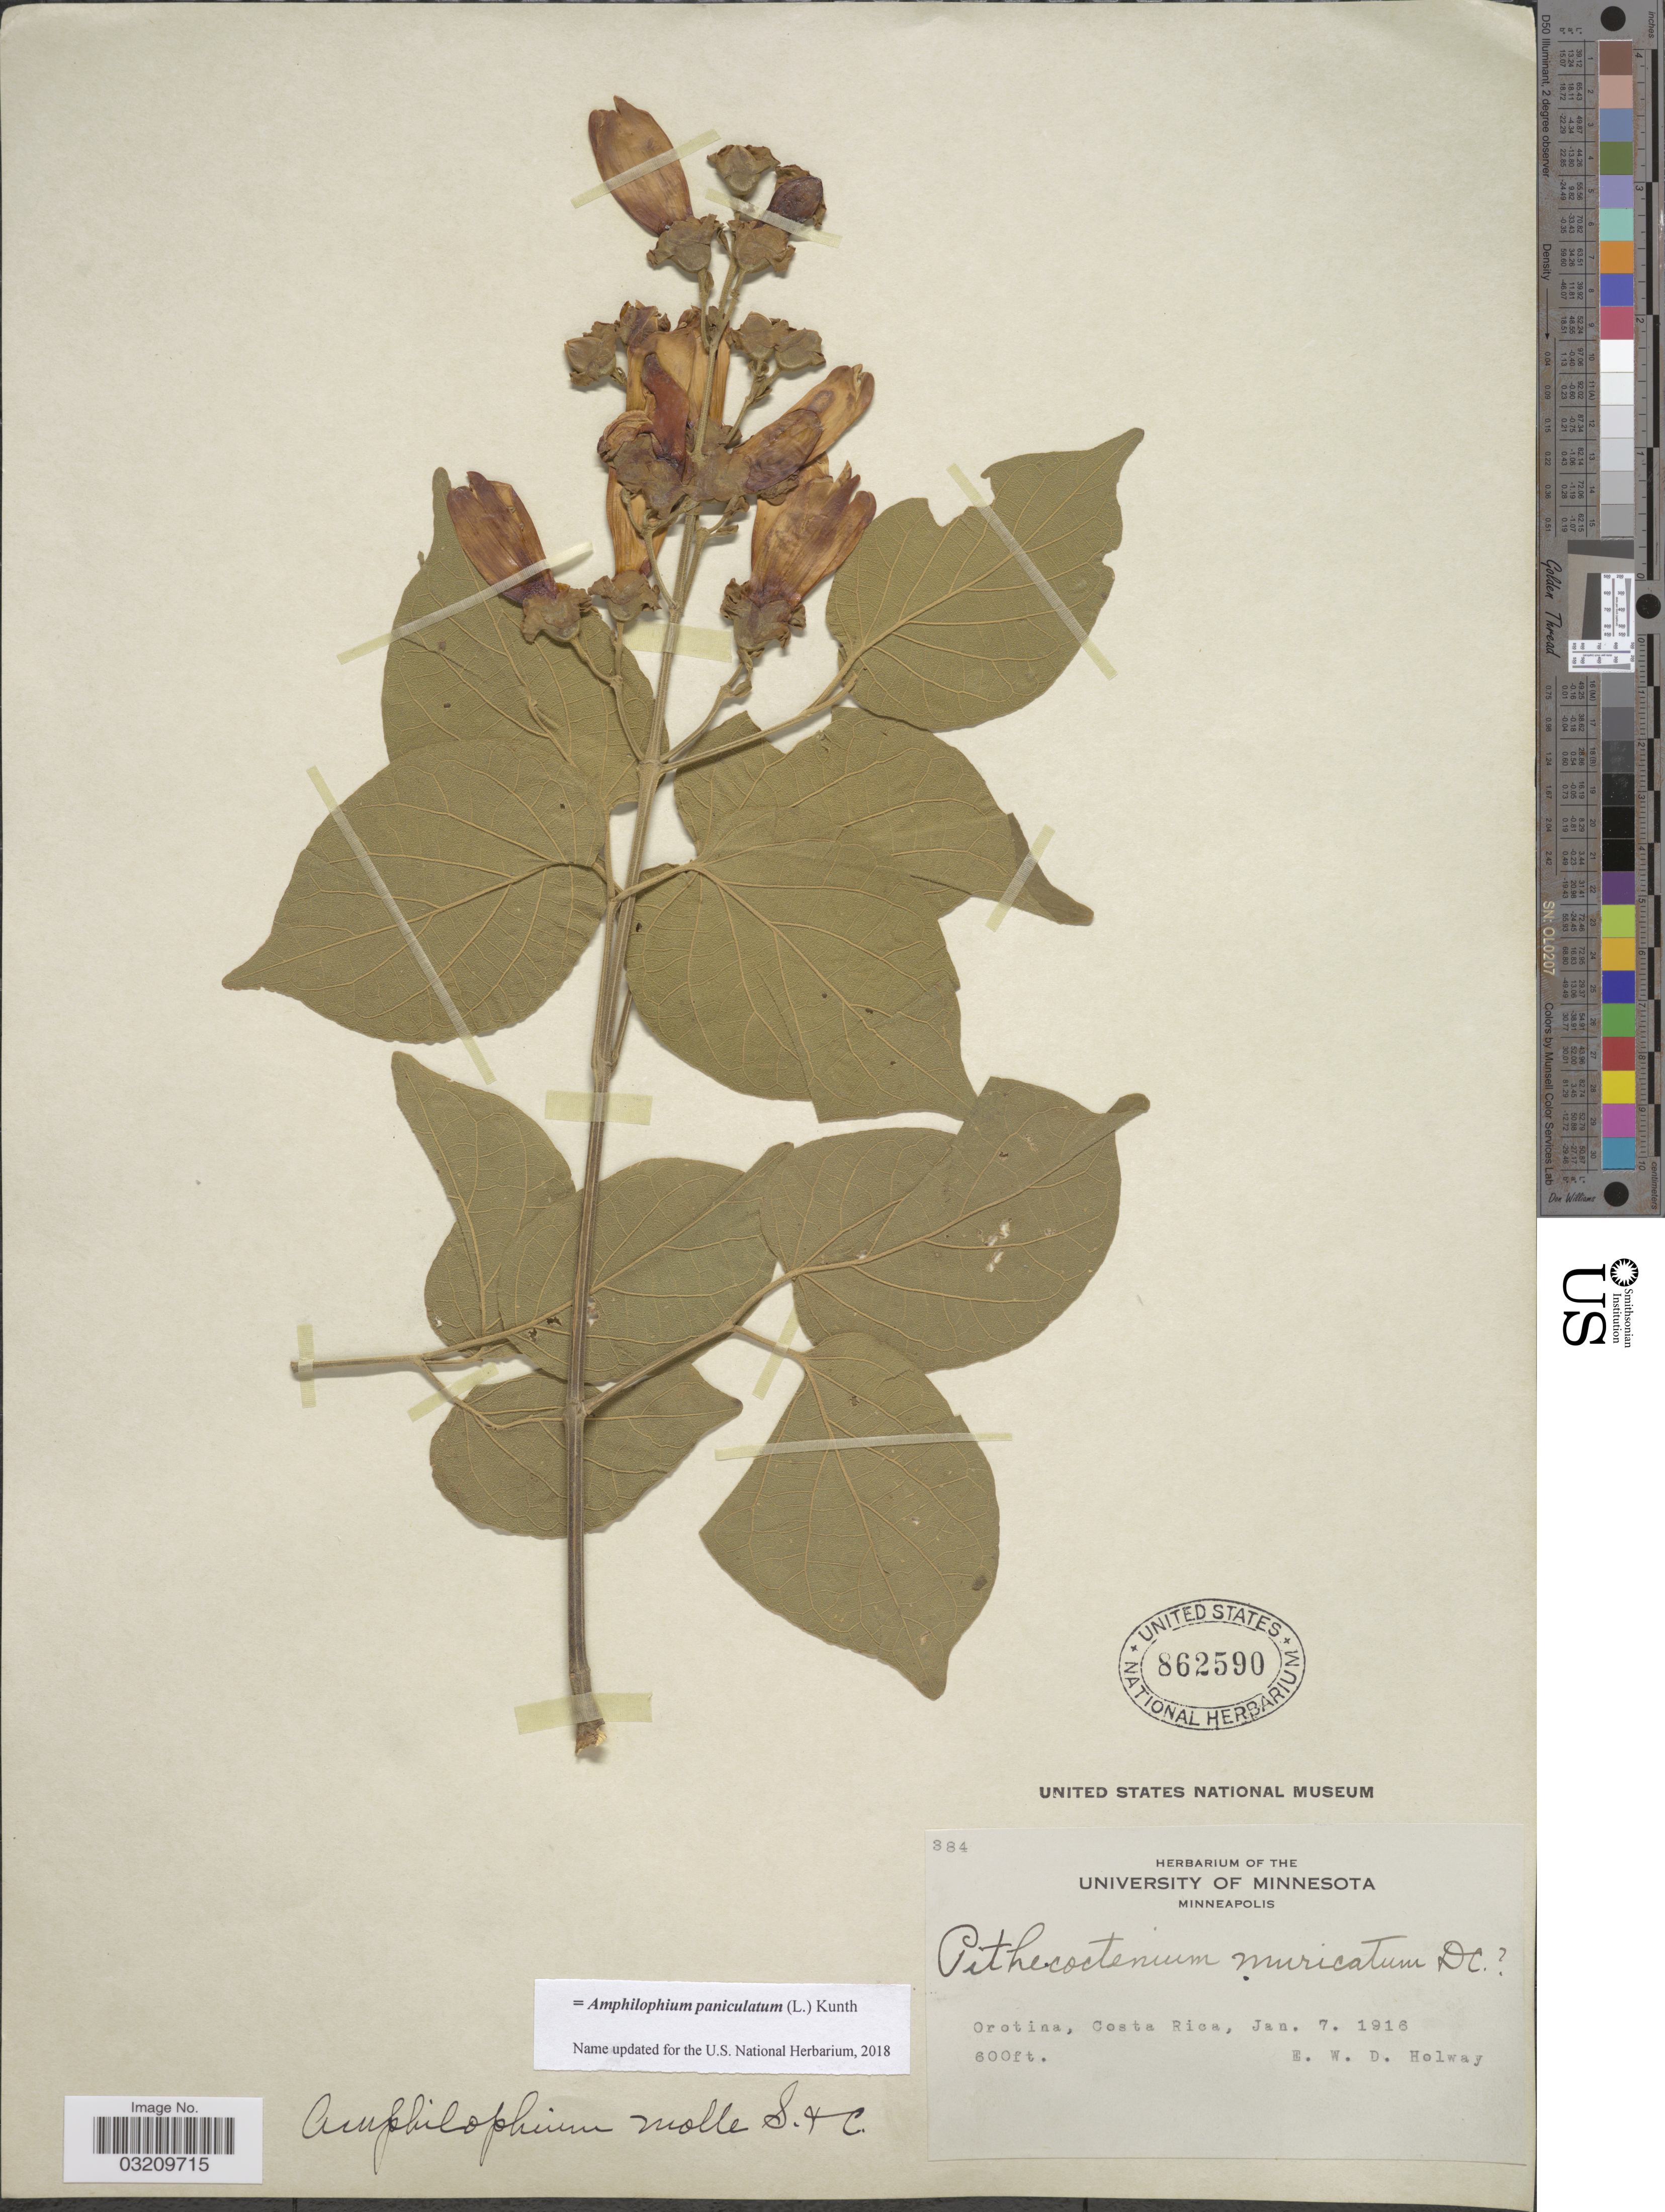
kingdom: Plantae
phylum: Tracheophyta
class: Magnoliopsida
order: Lamiales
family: Bignoniaceae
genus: Amphilophium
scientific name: Amphilophium paniculatum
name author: (L.) Kunth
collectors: E. W. D. Holway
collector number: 384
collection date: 1916-01-07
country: Costa Rica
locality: Orotina.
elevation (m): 183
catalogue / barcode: US 862590